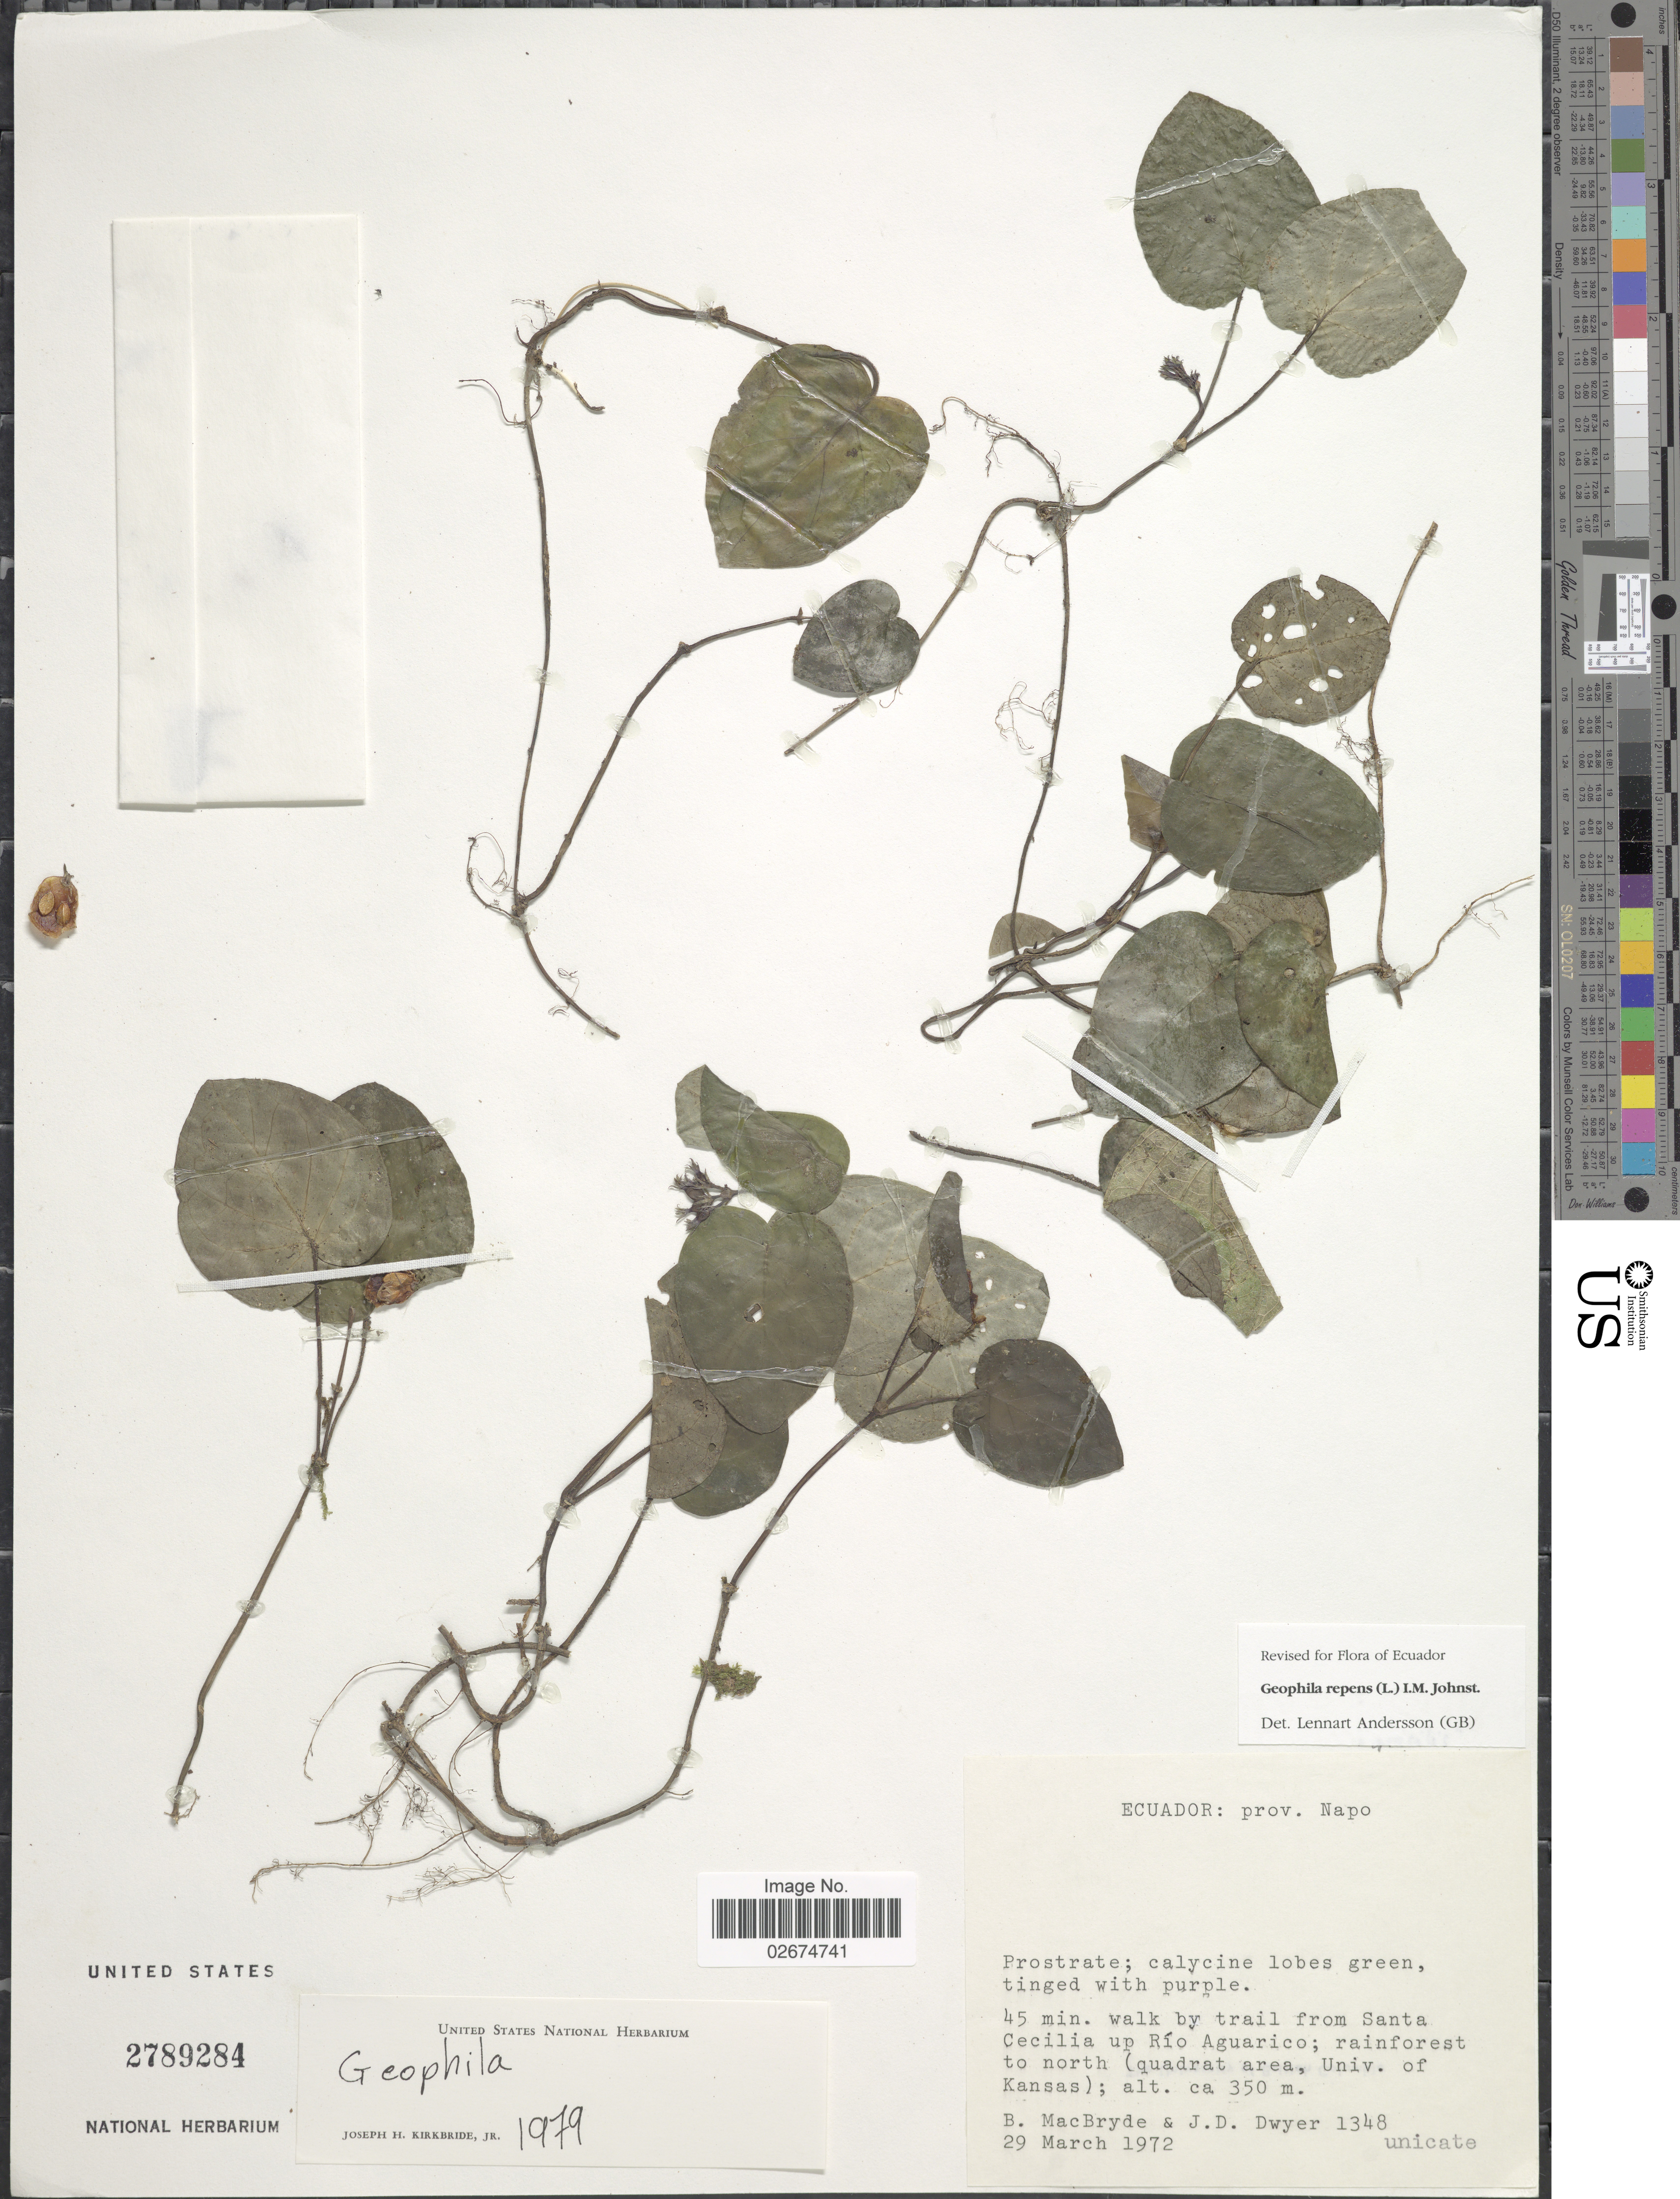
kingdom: Plantae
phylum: Tracheophyta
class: Magnoliopsida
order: Gentianales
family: Rubiaceae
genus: Carinta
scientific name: Carinta repens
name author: (L.) L.B. Sm. & Downs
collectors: B. MacBryde & J. D. Dwyer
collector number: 1348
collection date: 1972-03-29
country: Ecuador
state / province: Napo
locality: Prov. Napo, 45 min walk by trail from Santa Cecilia up Rio Aguarico: rainforest to north (quadrat area, univ. of Kansas)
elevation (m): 350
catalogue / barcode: US 2789284